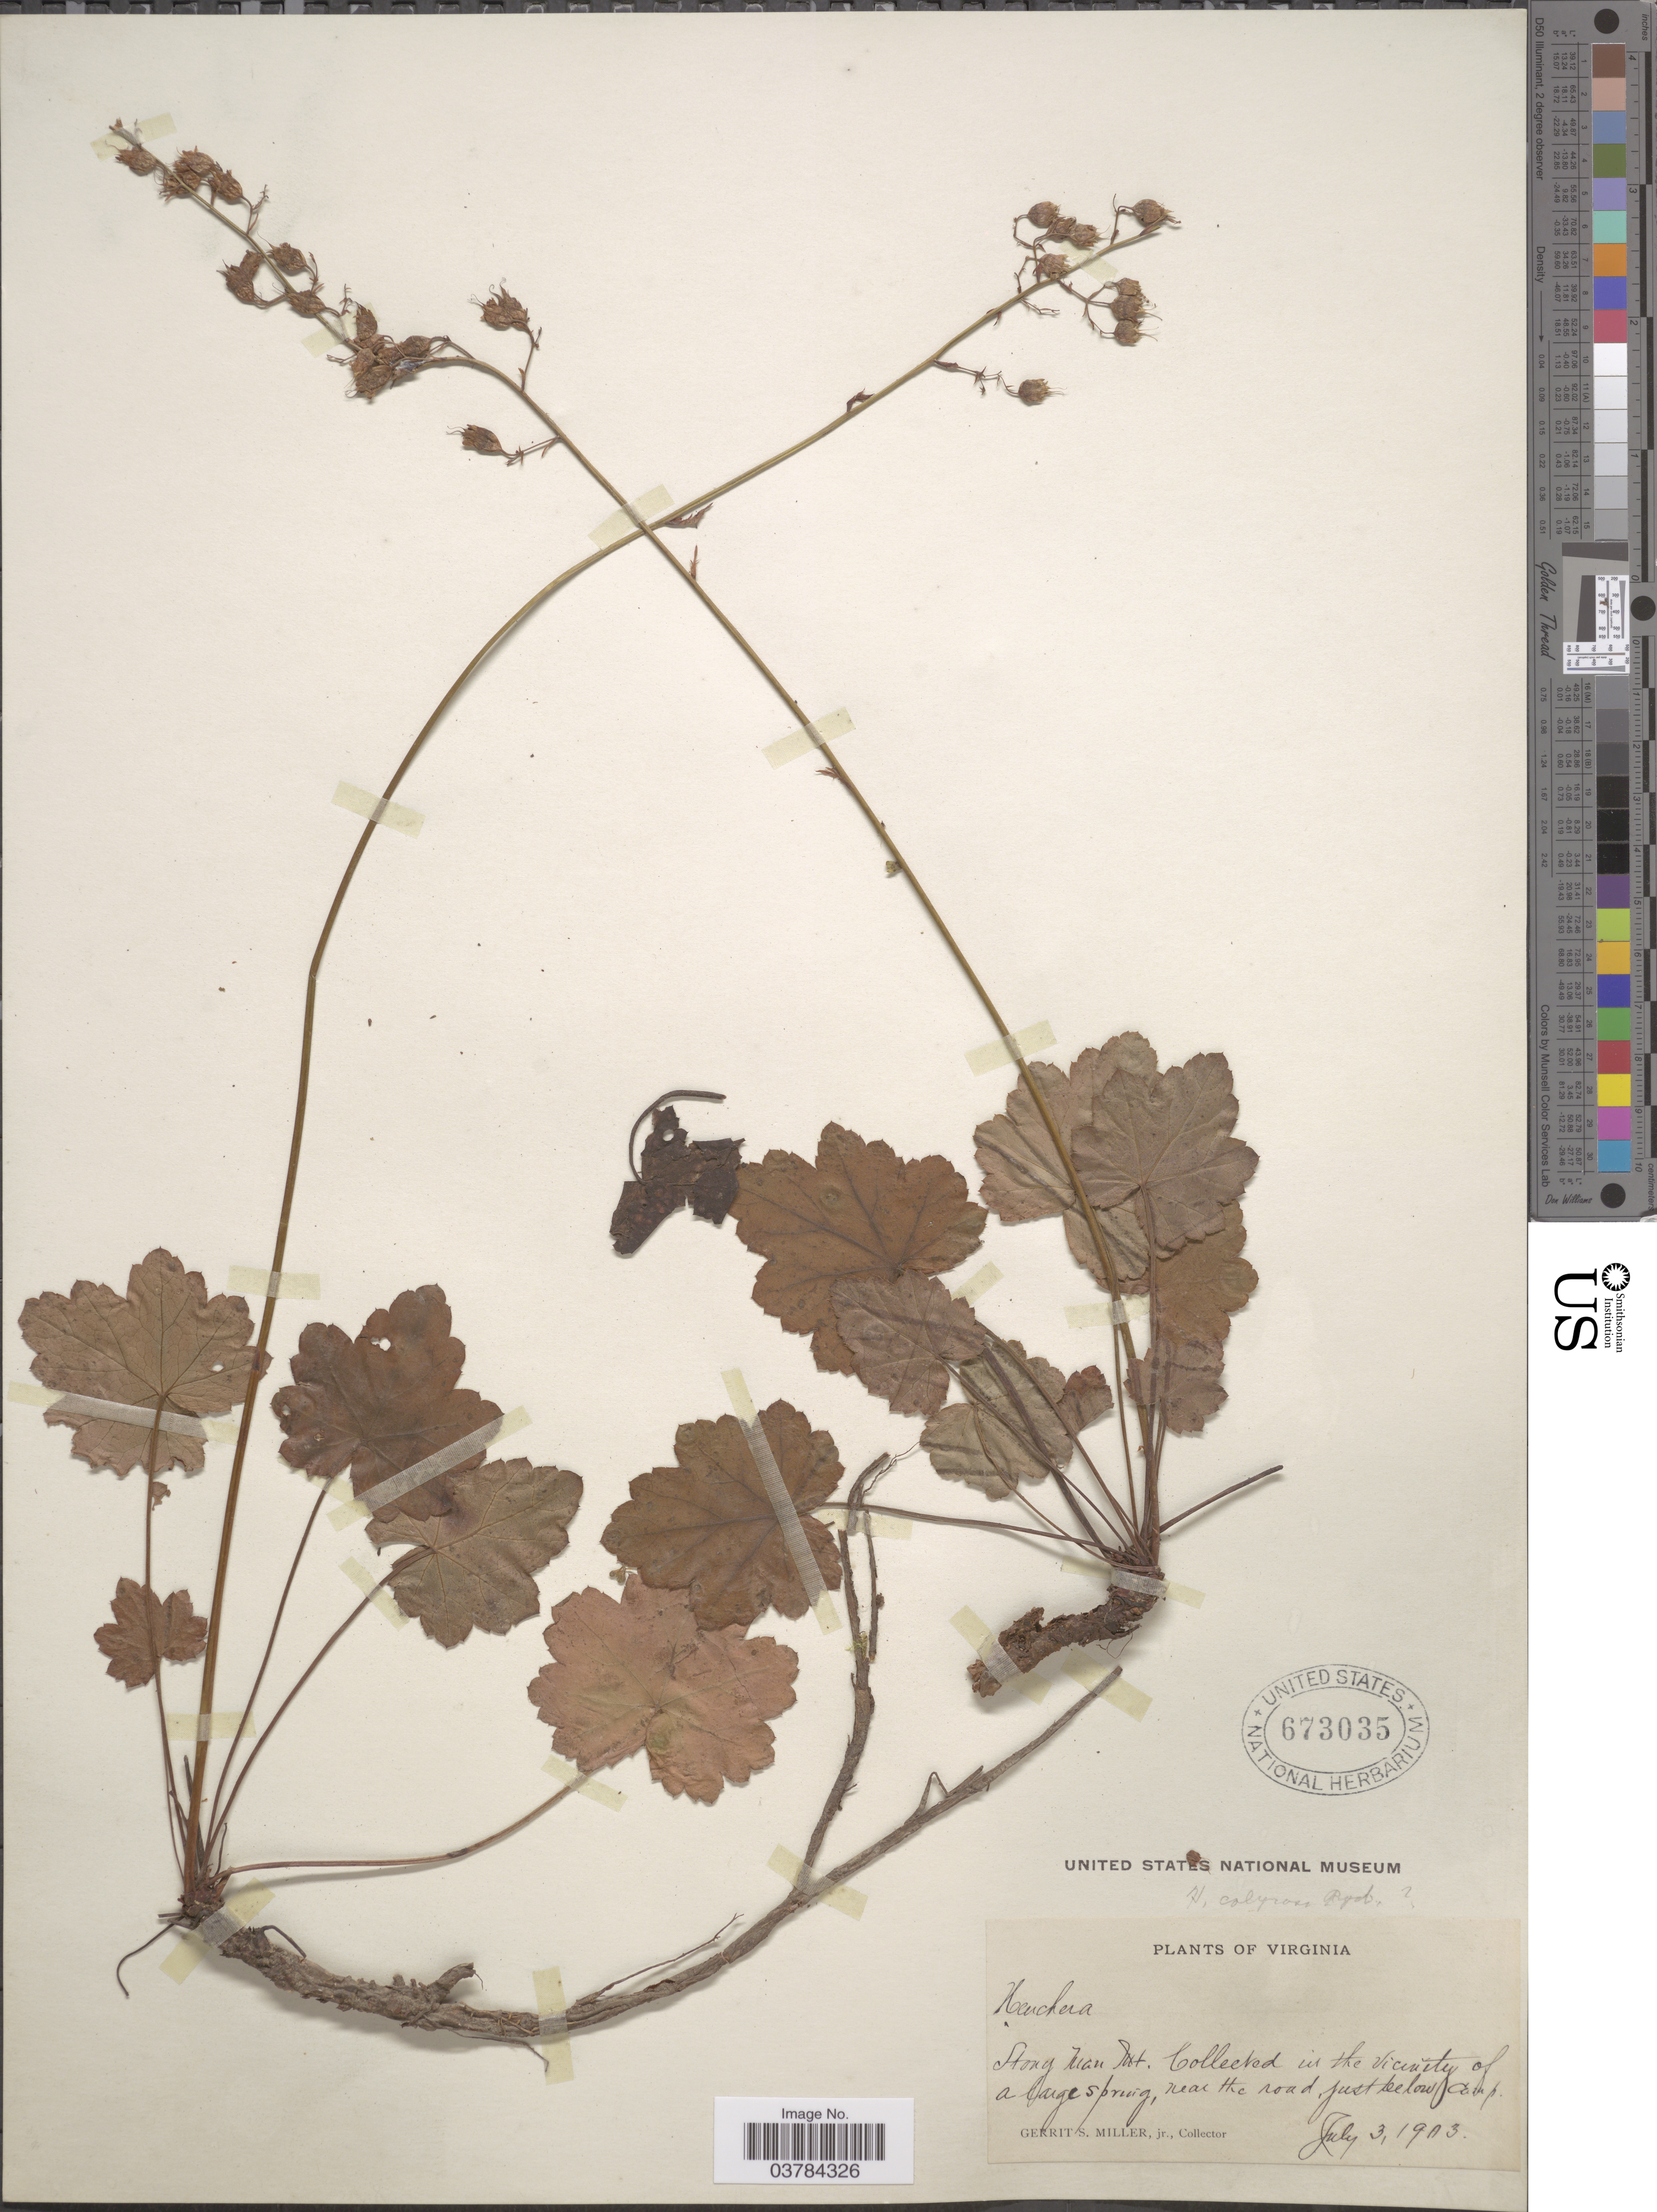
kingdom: Plantae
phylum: Tracheophyta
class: Magnoliopsida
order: Saxifragales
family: Saxifragaceae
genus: Heuchera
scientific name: Heuchera calycosa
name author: Small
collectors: G. S. Miller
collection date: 1903-07-03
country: United States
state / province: Virginia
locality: Stony Man Mt. In the Vicinity of a large spring, near the road, just below camp.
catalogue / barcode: US 673035